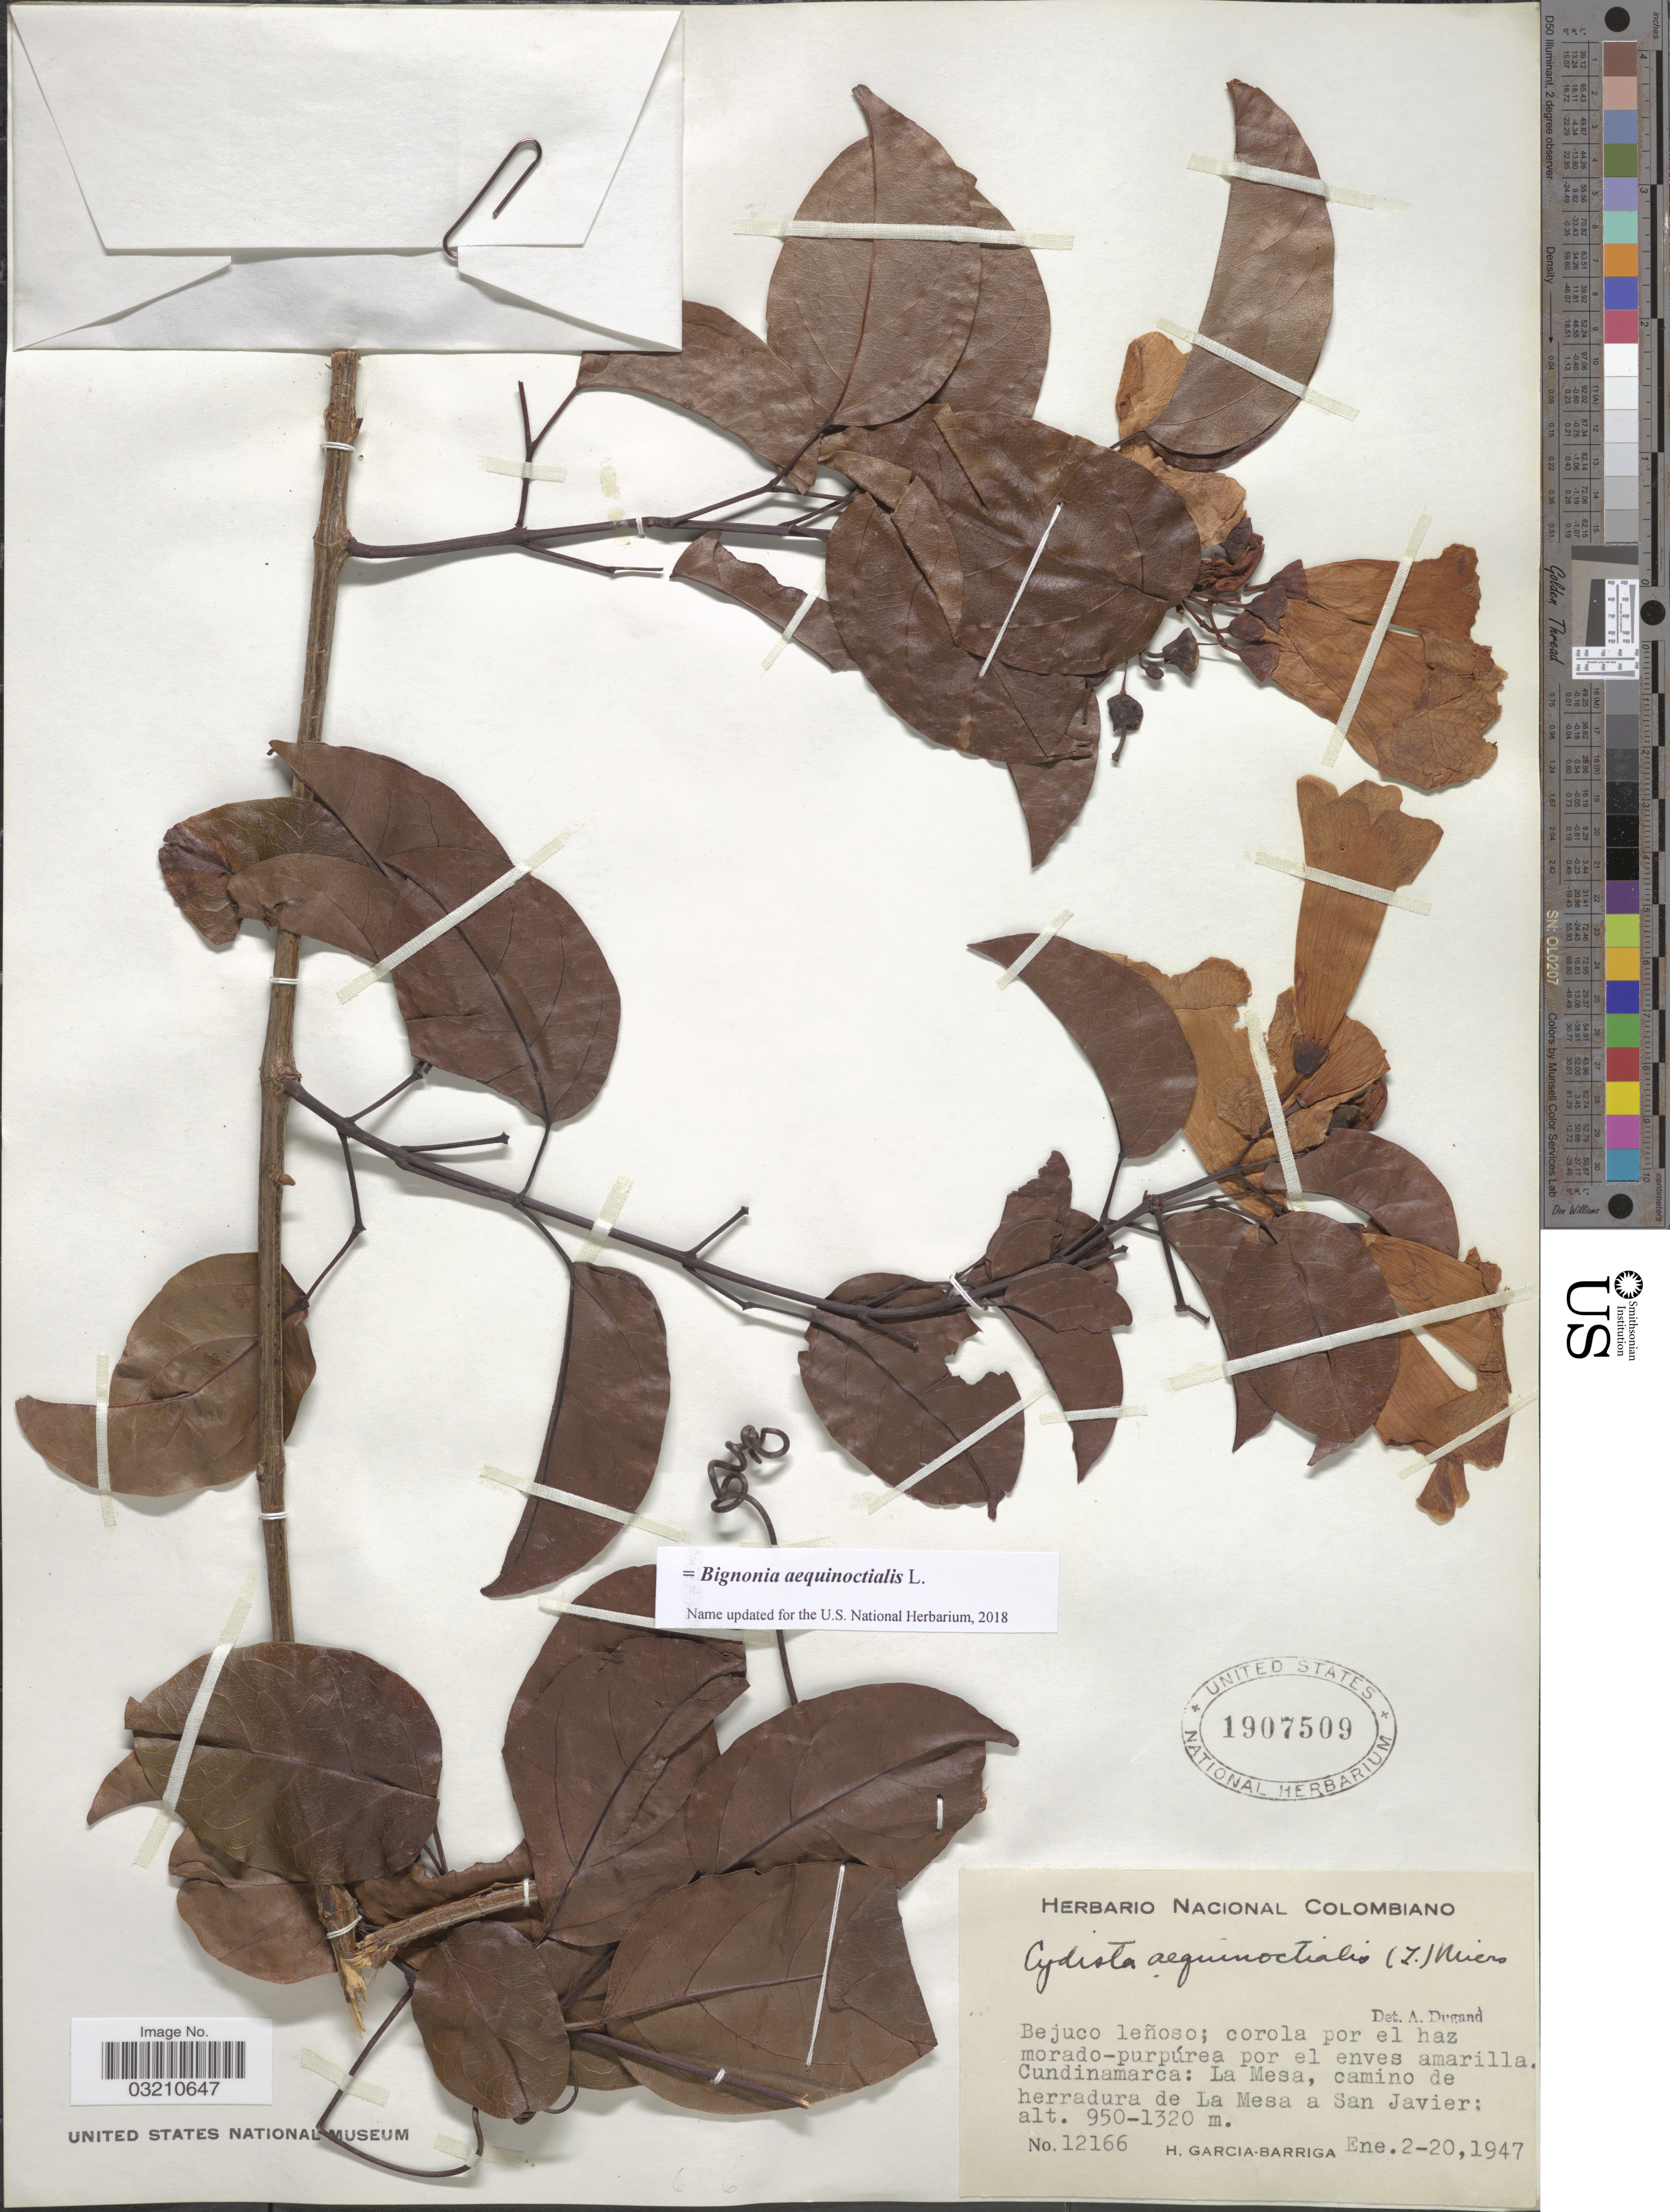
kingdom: Plantae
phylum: Tracheophyta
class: Magnoliopsida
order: Lamiales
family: Bignoniaceae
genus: Bignonia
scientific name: Bignonia aequinoctialis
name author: L.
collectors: H. García Barriga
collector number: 12166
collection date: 1947-01-02/1947-01-20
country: Colombia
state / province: Cundinamarca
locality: La Mesa, camino de herradura de La Mesa a San Javier.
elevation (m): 950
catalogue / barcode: US 1907509